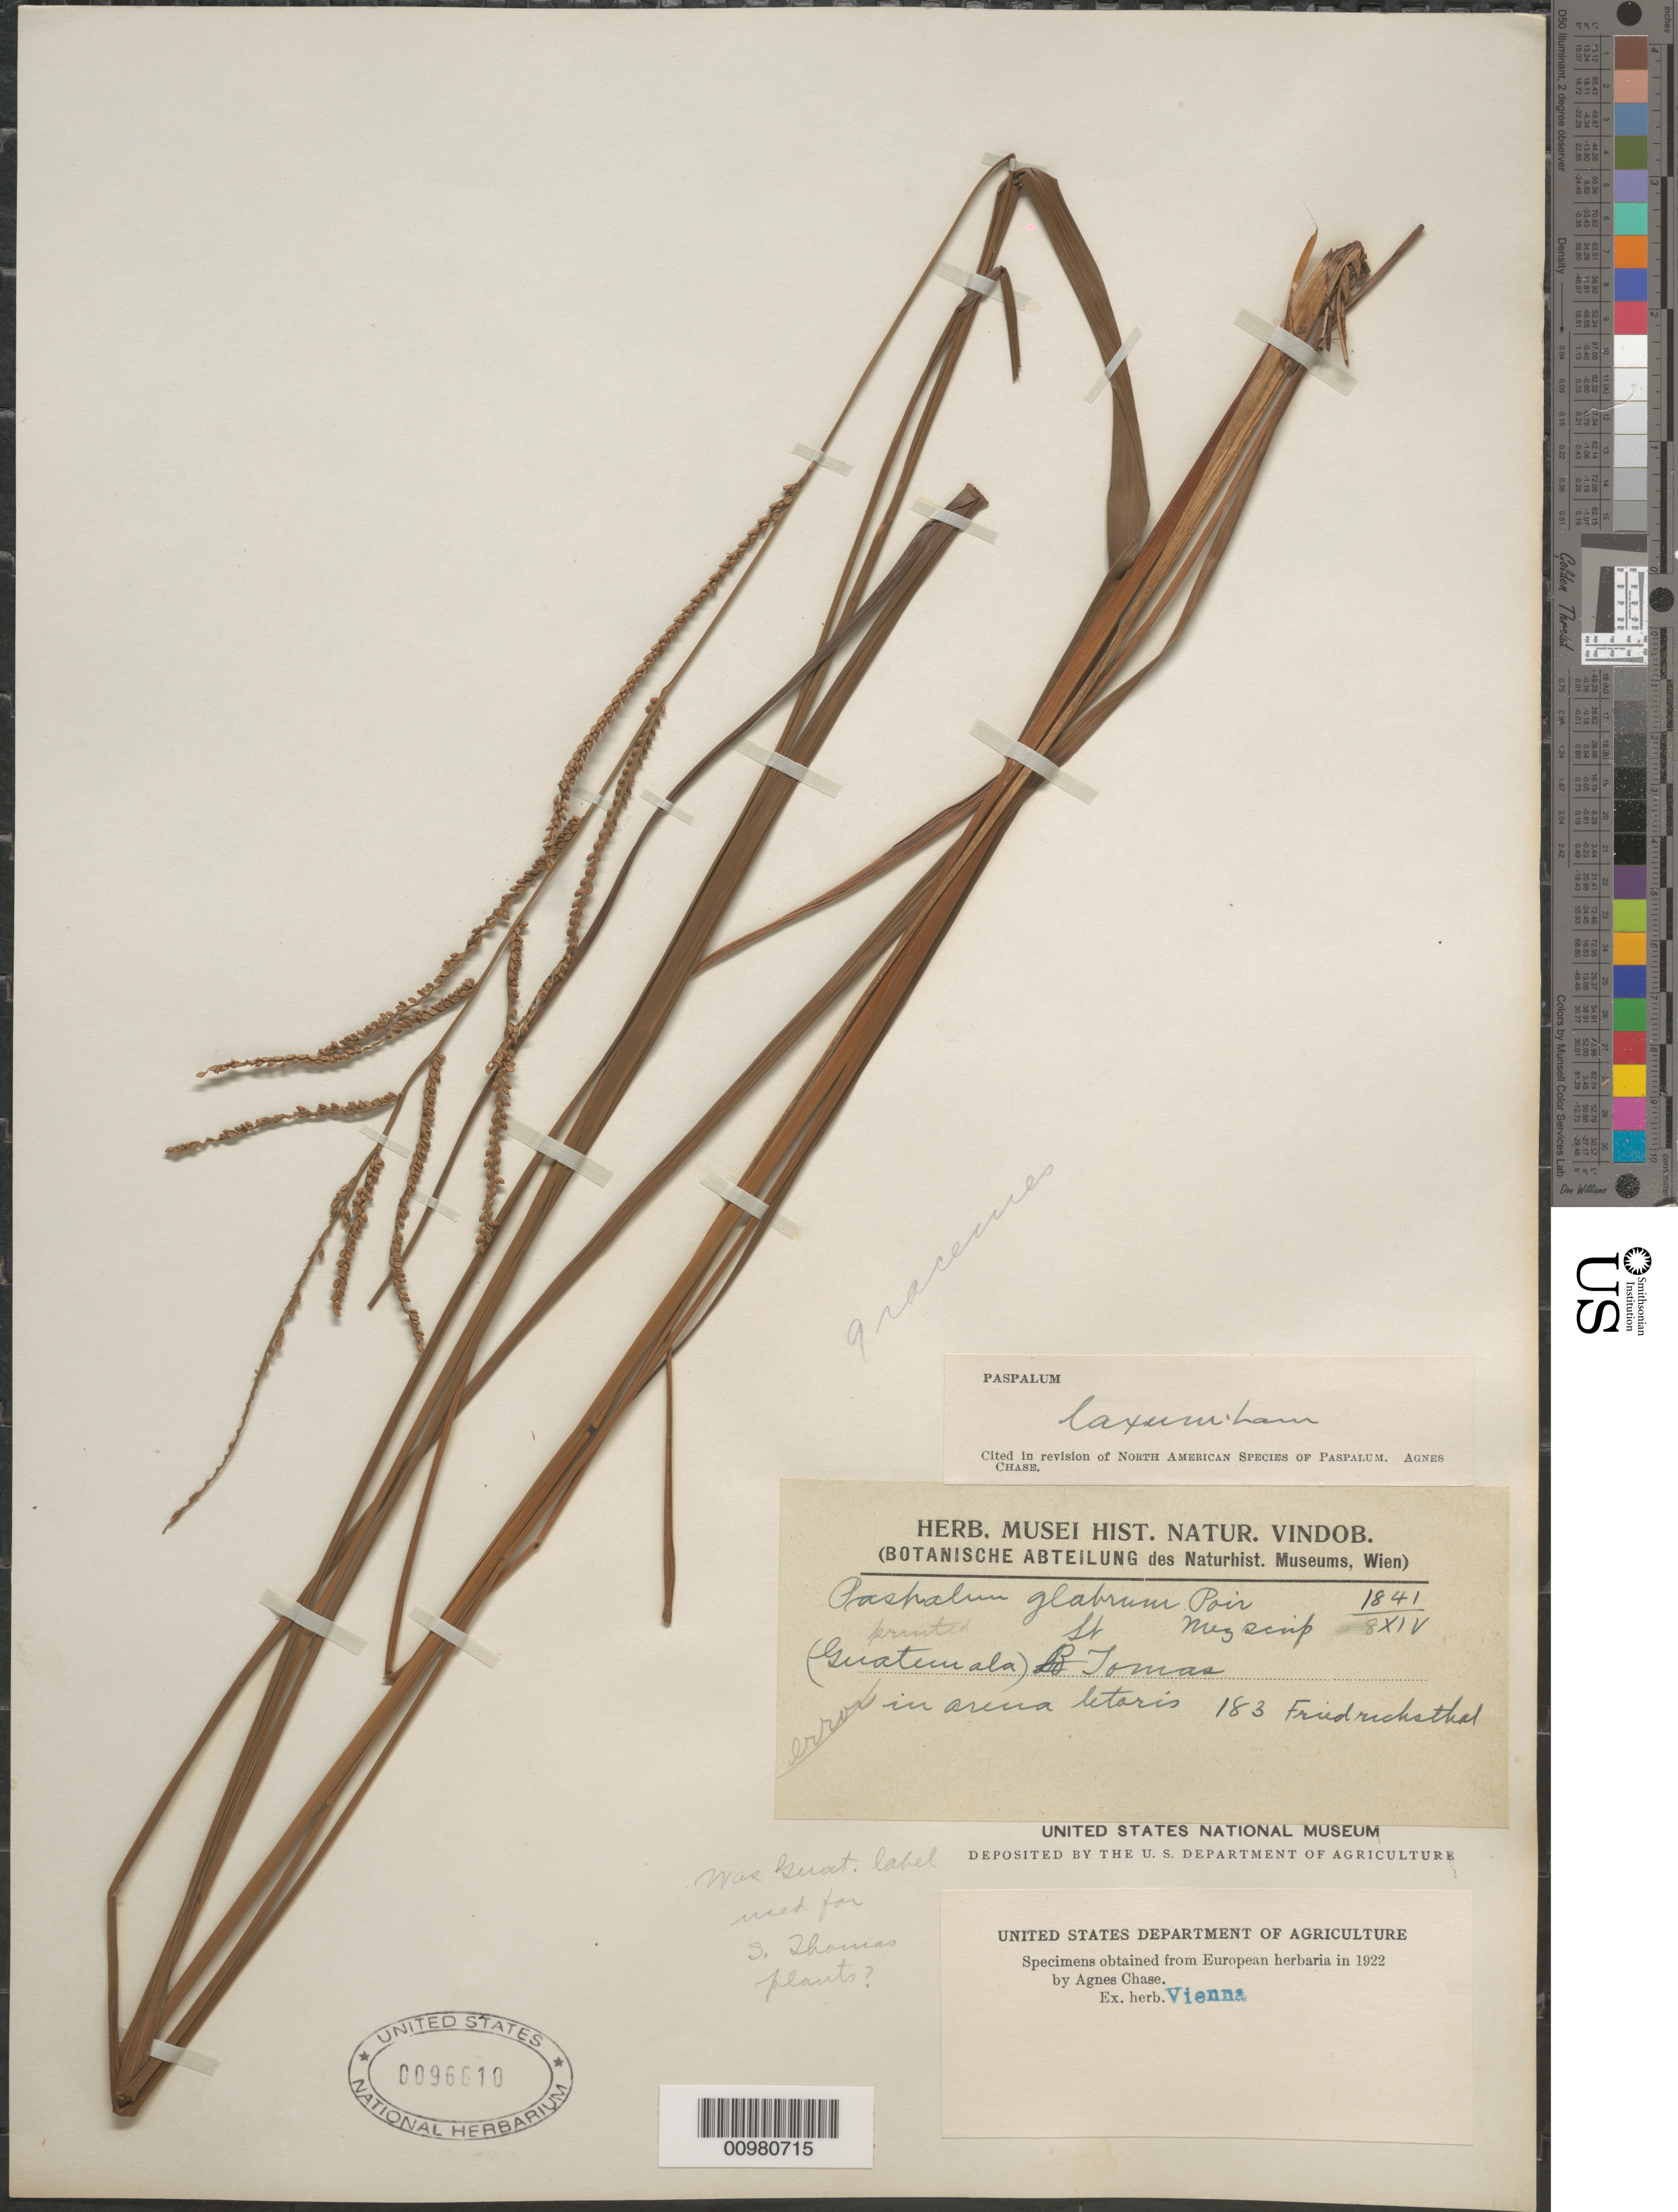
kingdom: Plantae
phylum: Tracheophyta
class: Liliopsida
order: Poales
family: Poaceae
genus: Paspalum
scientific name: Paspalum laxum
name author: Lam.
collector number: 183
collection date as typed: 1841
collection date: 1841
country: U.S. Virgin Islands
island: St. Thomas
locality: Friedrichsthal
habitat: in arena litoris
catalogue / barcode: US 96610